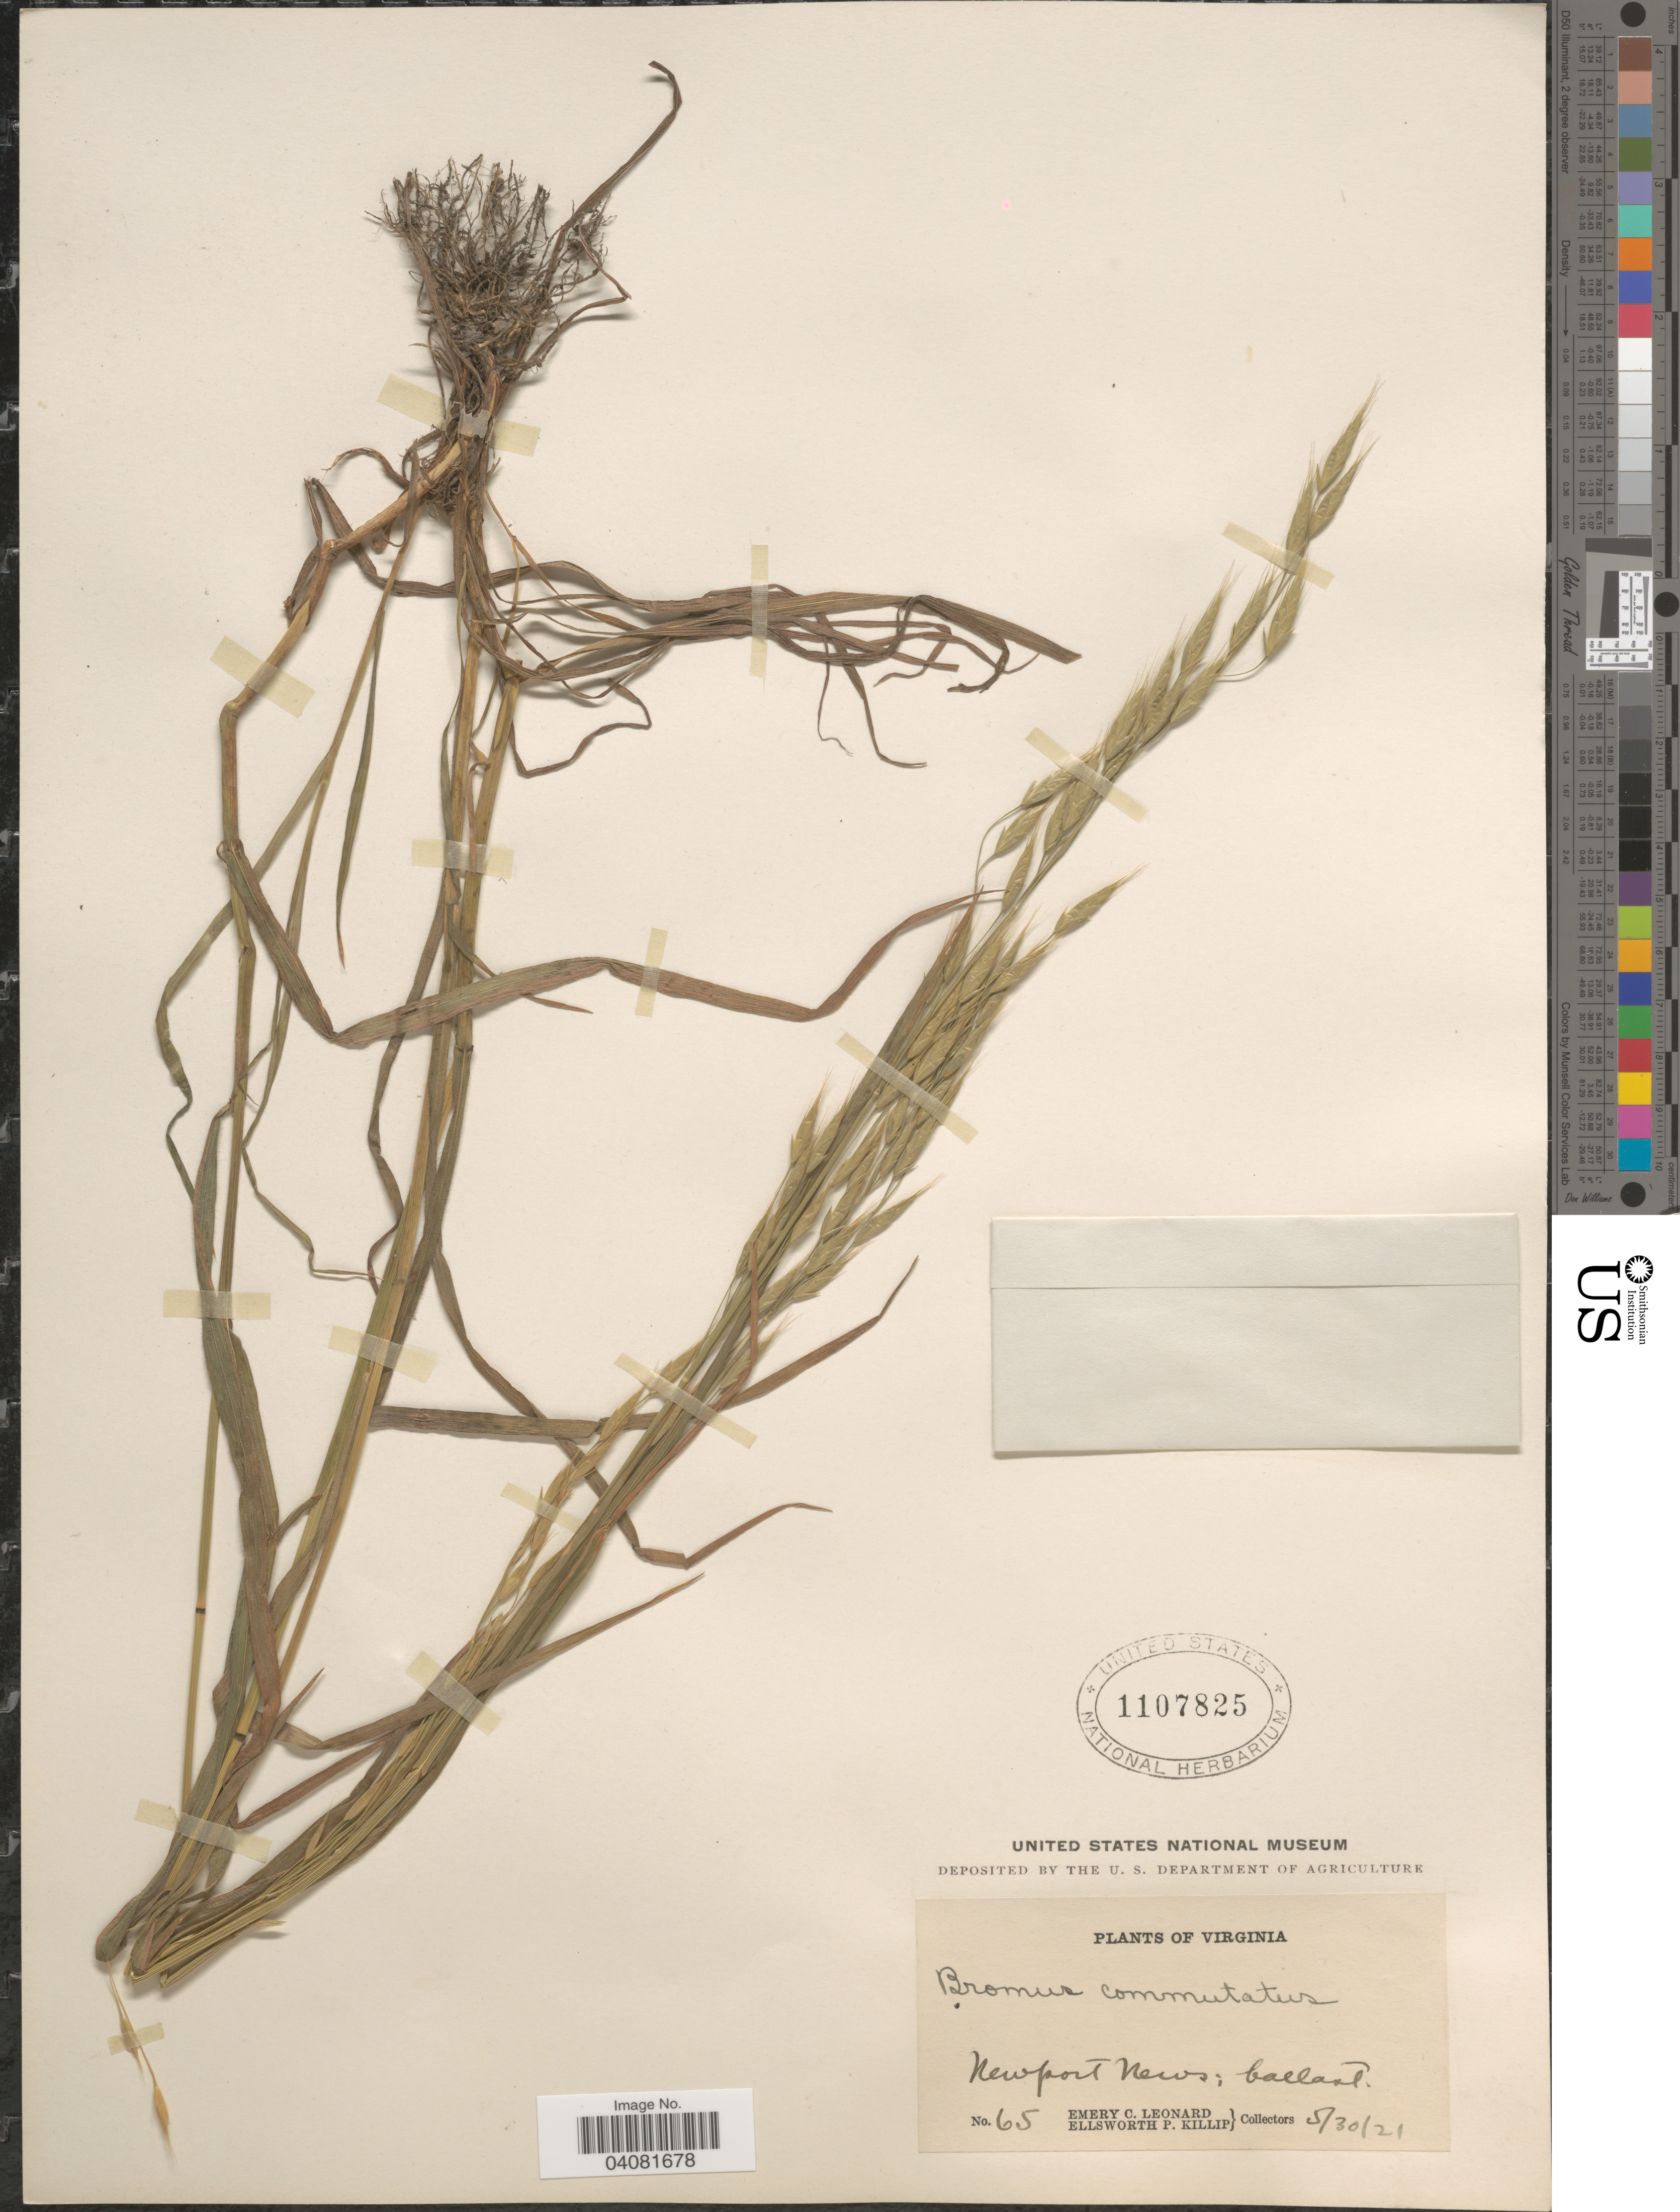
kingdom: Plantae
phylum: Tracheophyta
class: Liliopsida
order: Poales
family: Poaceae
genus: Bromus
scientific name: Bromus commutatus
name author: Schrad.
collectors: E. C. Leonard & E. P. Killip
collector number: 65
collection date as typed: Transcribed d/m/y: 30/5/21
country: United States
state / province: Virginia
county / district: City of Newport News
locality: Newport News.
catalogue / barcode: US 1107825